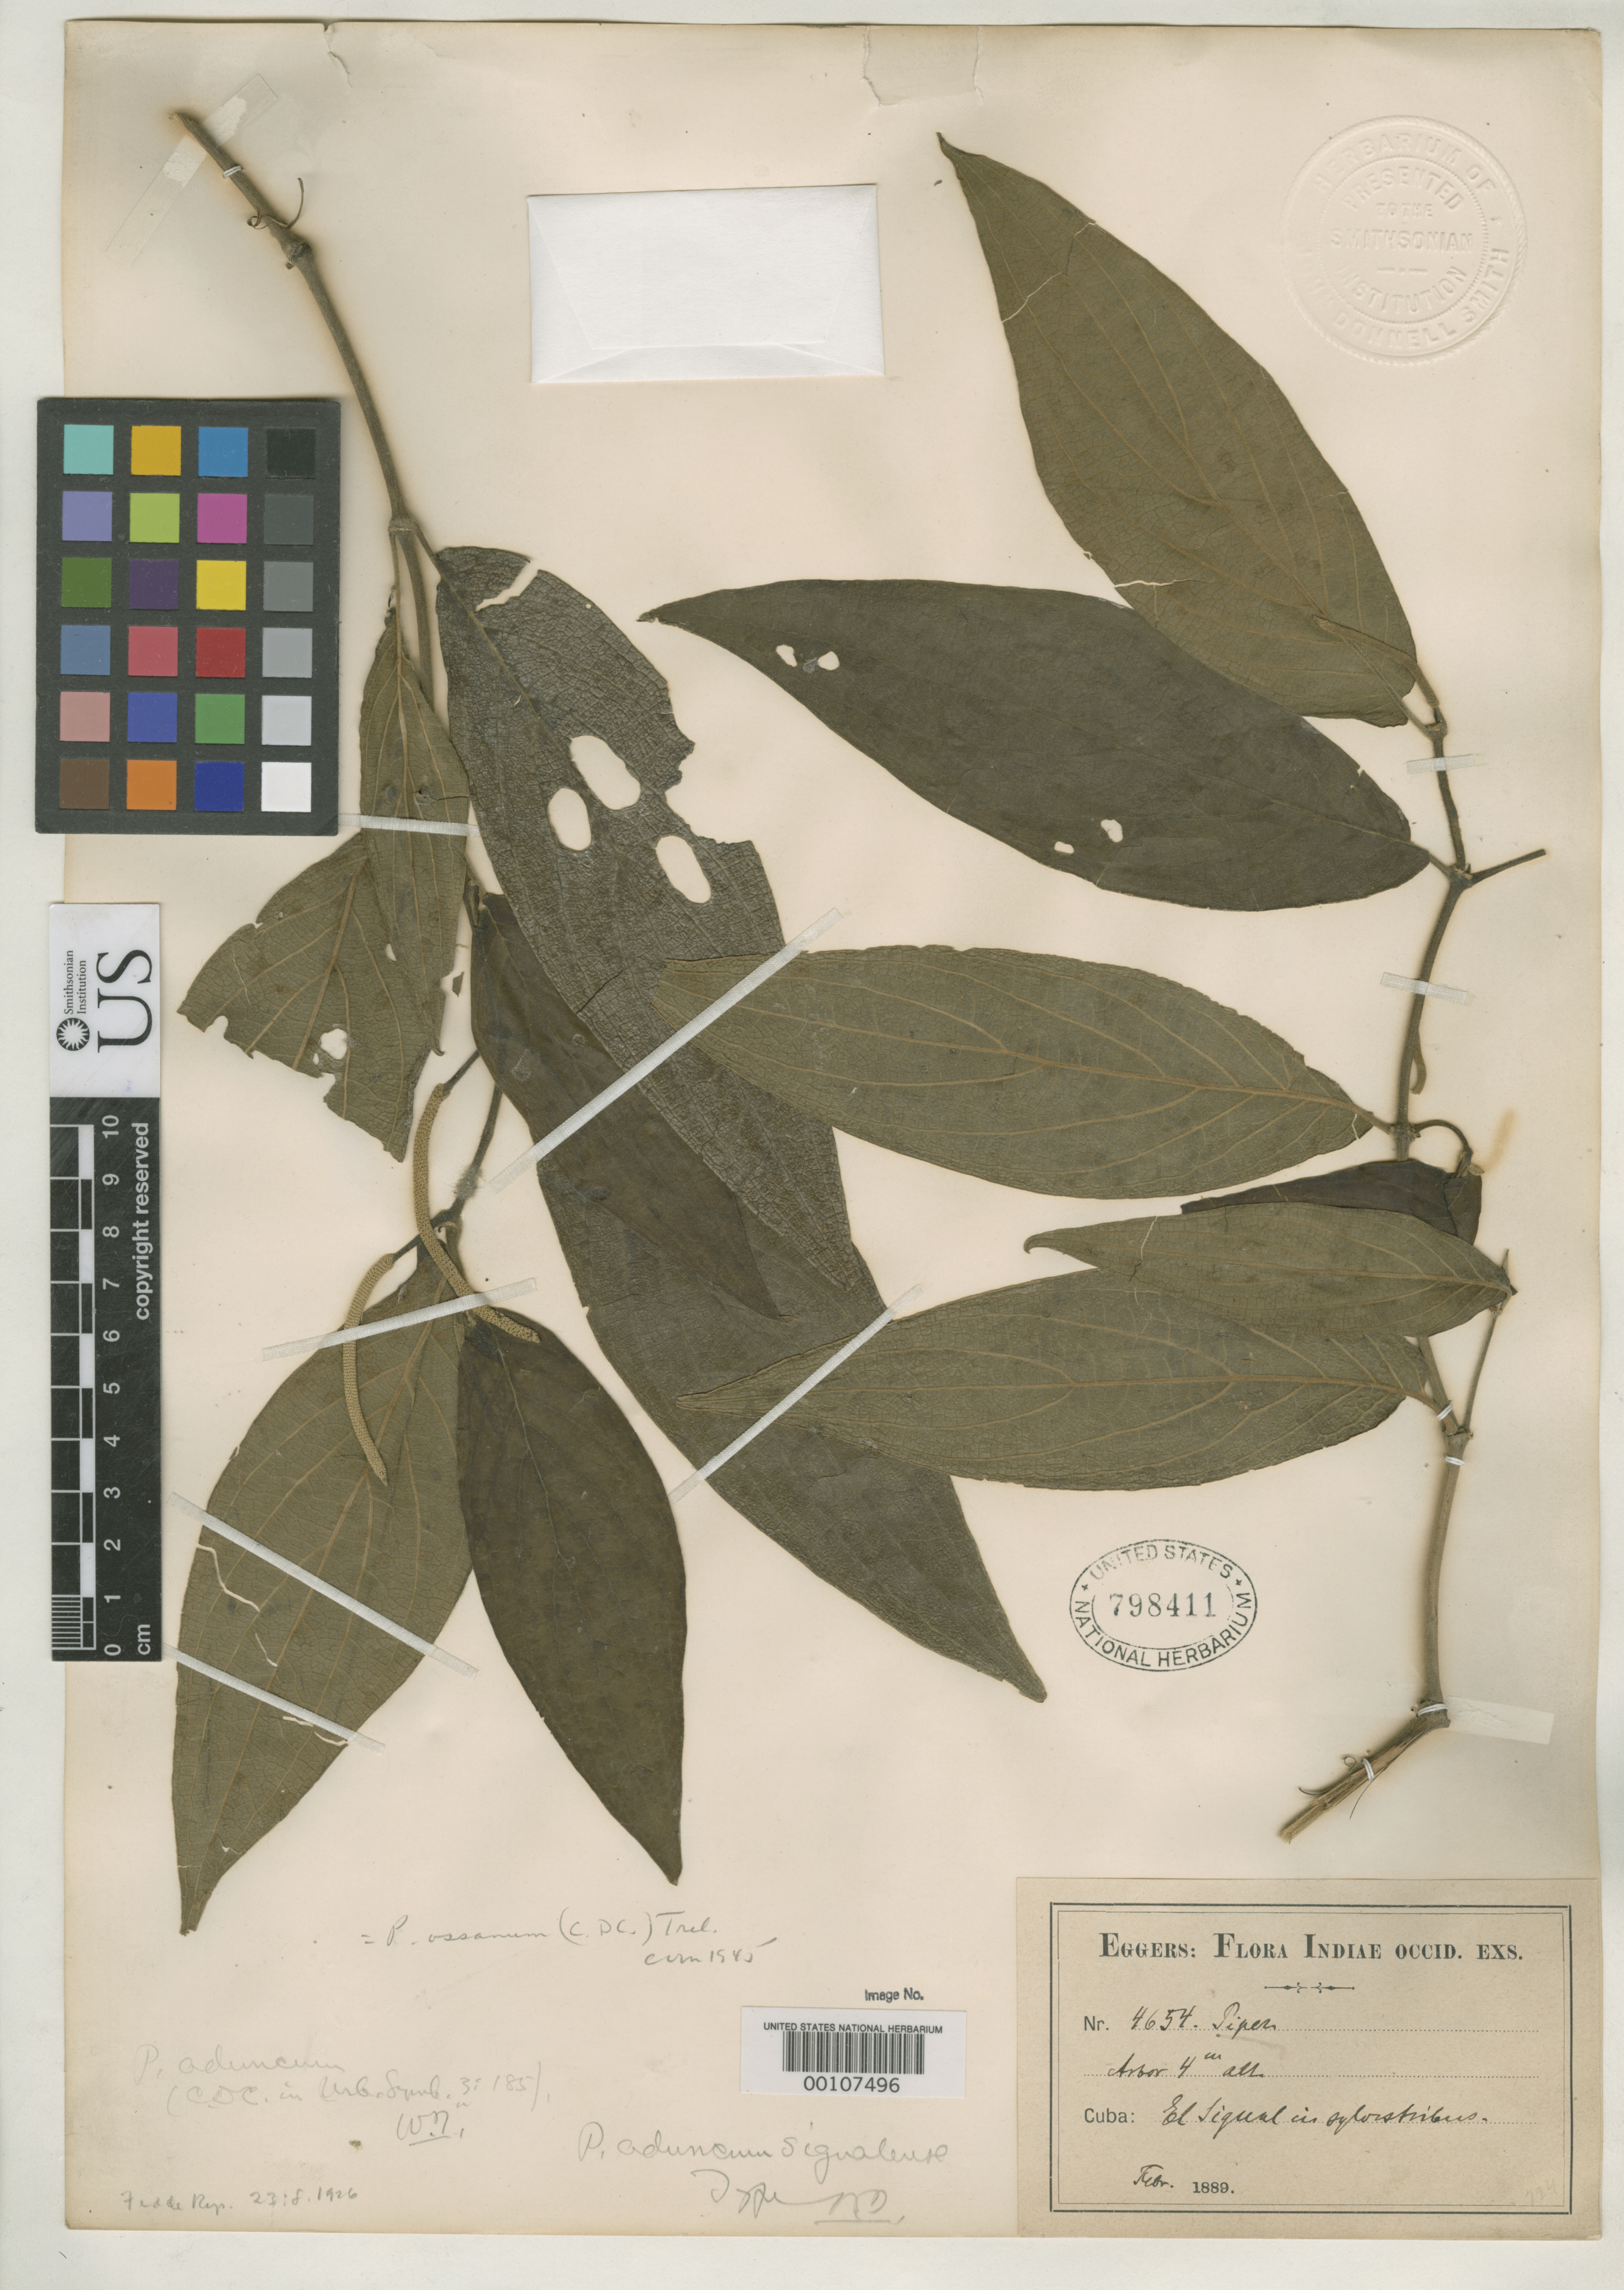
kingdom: Plantae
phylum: Tracheophyta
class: Magnoliopsida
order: Piperales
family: Piperaceae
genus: Piper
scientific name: Piper aduncum var. sigualense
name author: Trel.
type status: Holotype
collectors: H. F. A. von Eggers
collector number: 4654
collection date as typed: Feb 1889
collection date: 1889-02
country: Cuba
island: Greater Antilles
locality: El Sigual.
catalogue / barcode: US 798411